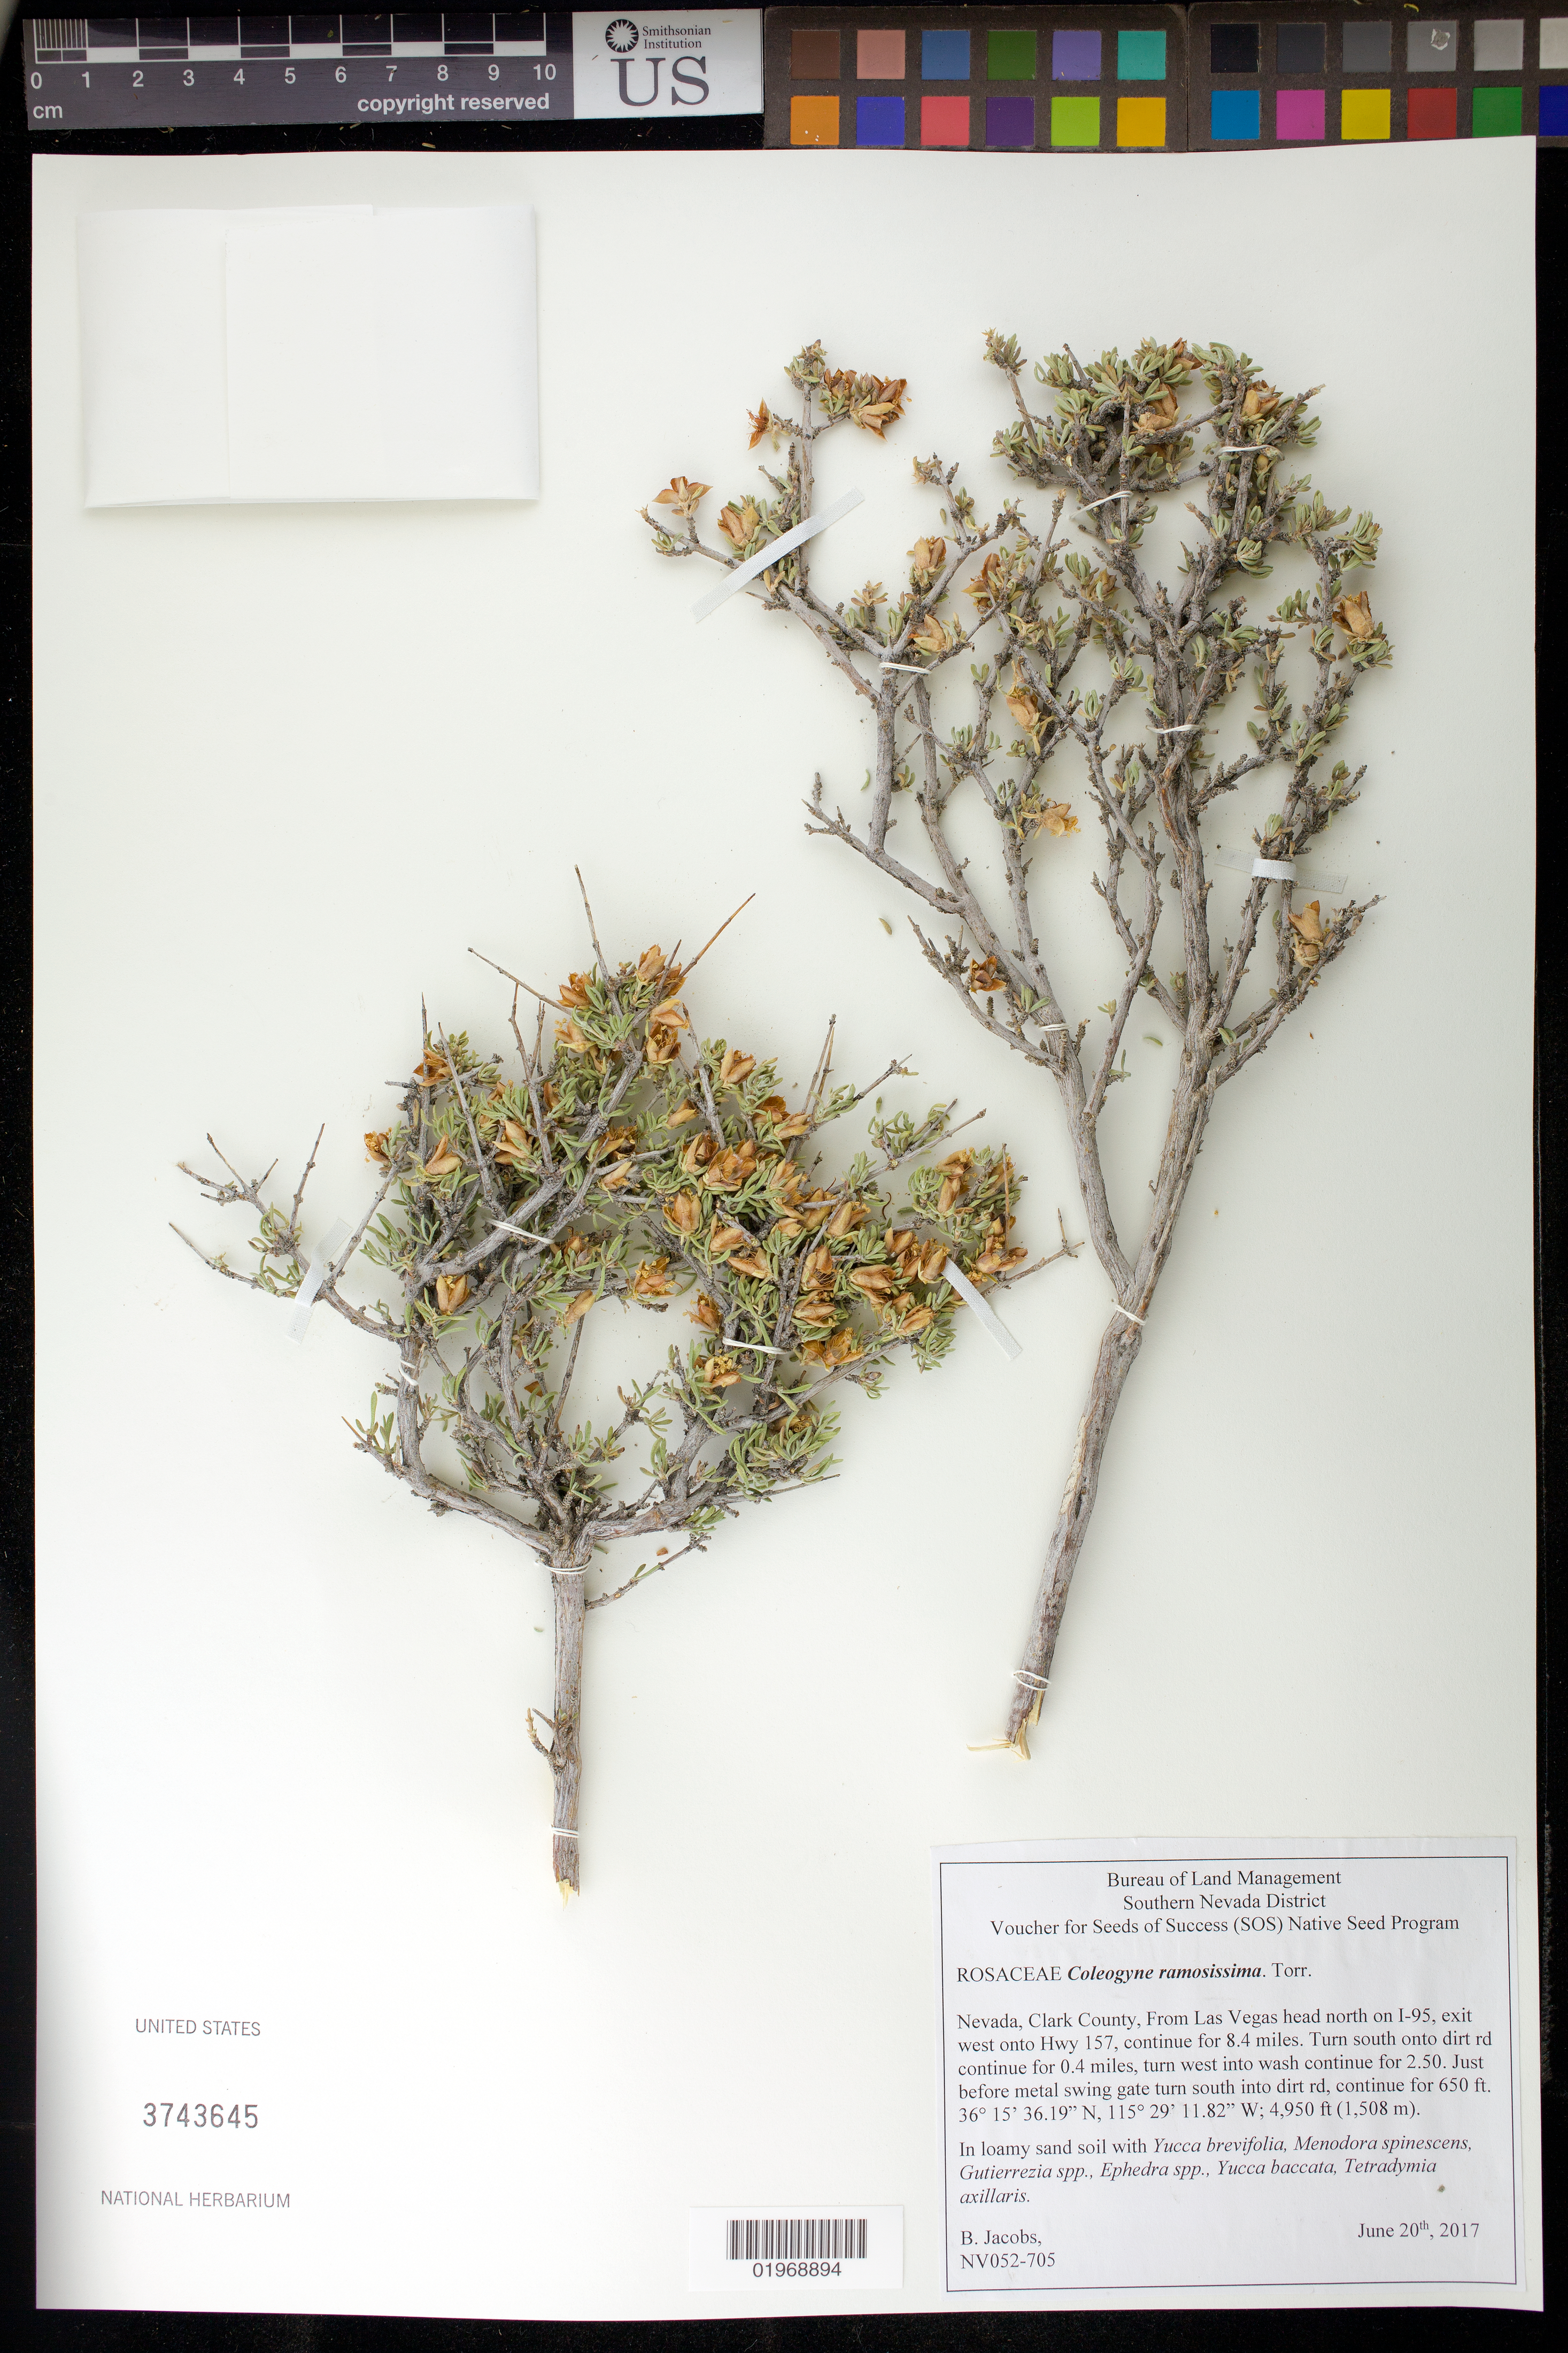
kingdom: Plantae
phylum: Tracheophyta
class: Magnoliopsida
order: Rosales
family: Rosaceae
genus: Coleogyne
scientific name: Coleogyne ramosissima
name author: Torr.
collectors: B. Jacobs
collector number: NV052-705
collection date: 2017-06-20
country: United States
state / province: Nevada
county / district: Clark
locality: From Las Vegas head N on I-95, exit W onto Hwy 157, continue for 8.4 miles, turn southonto dirt rd.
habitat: In loam soil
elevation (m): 1509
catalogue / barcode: US 3743645